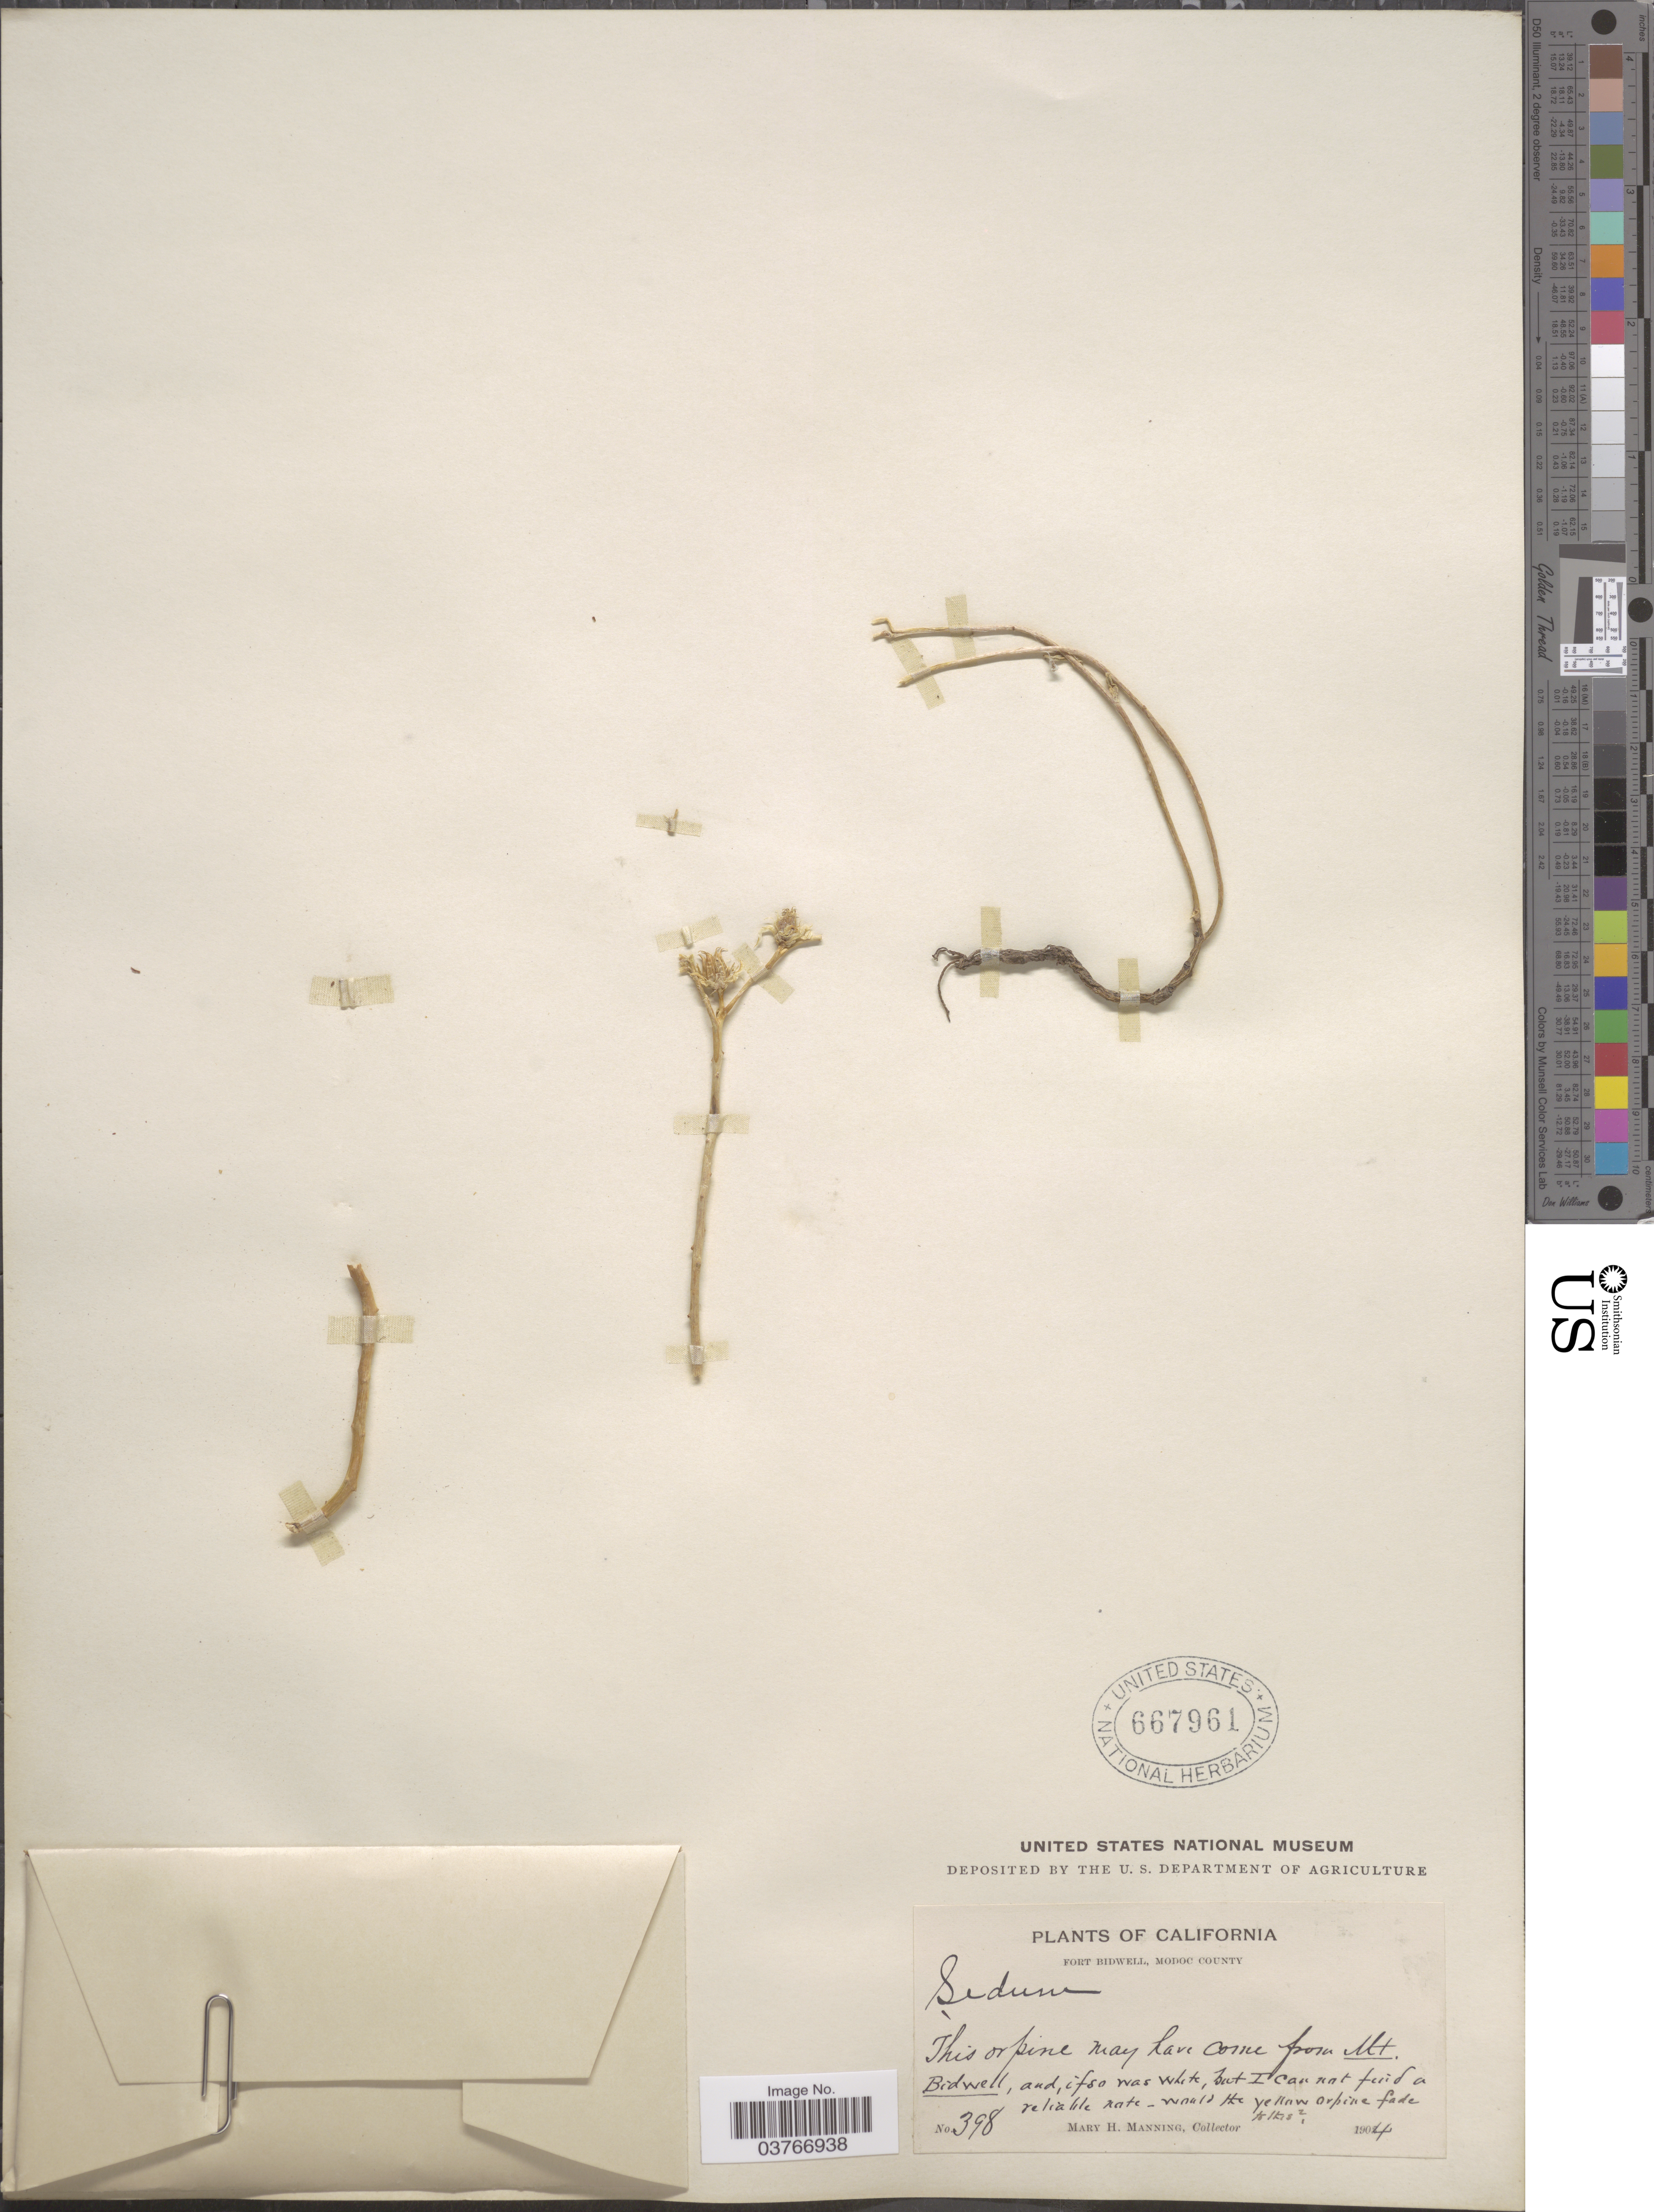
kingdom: Plantae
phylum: Tracheophyta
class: Magnoliopsida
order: Saxifragales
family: Crassulaceae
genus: Sedum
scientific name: Sedum sp.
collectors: M. Manning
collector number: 398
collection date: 1904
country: United States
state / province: California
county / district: Modoc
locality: Fort Bidwell, Modoc County.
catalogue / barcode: US 667961